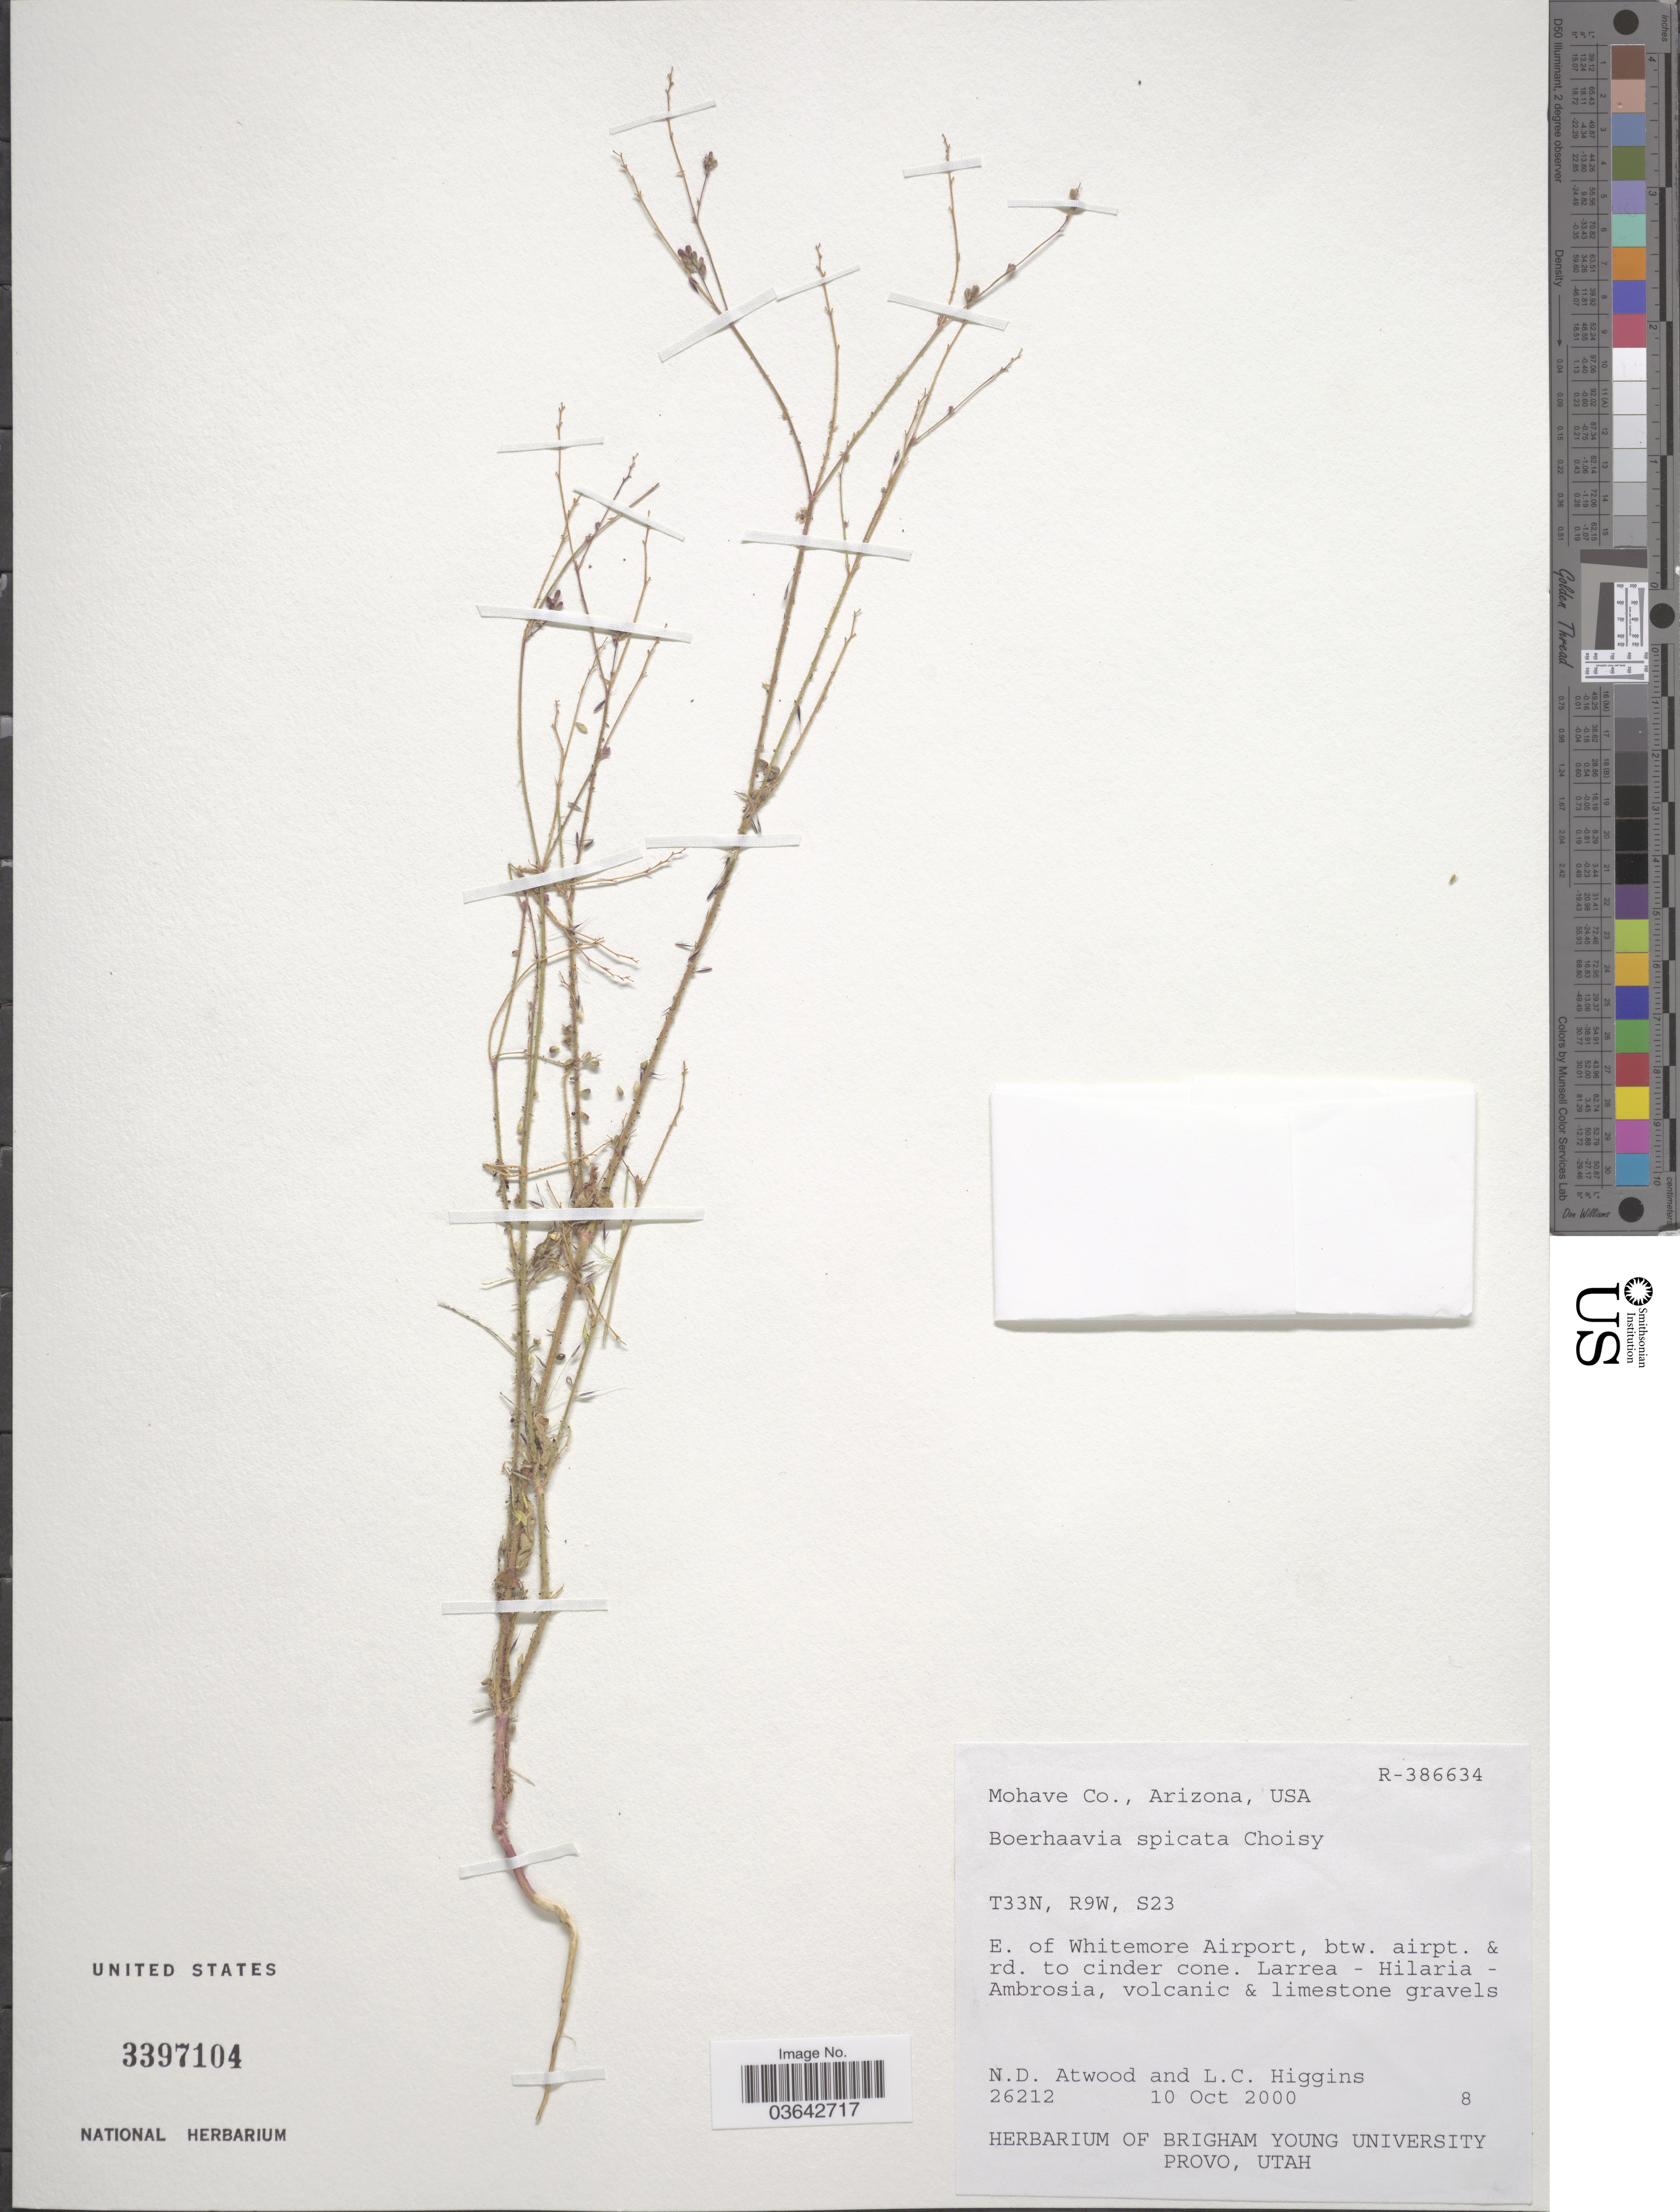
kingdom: Plantae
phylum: Tracheophyta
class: Magnoliopsida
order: Caryophyllales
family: Nyctaginaceae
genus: Boerhavia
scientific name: Boerhavia spicata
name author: Choisy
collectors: N. Atwood & L. Higgins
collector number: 26212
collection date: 2000-10-10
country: United States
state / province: Arizona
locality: Mohave Co. T33N, R9W, S23. E. of Whitemore Airport, btw. airpt. & rd. to cinder cone.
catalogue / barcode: US 3397104